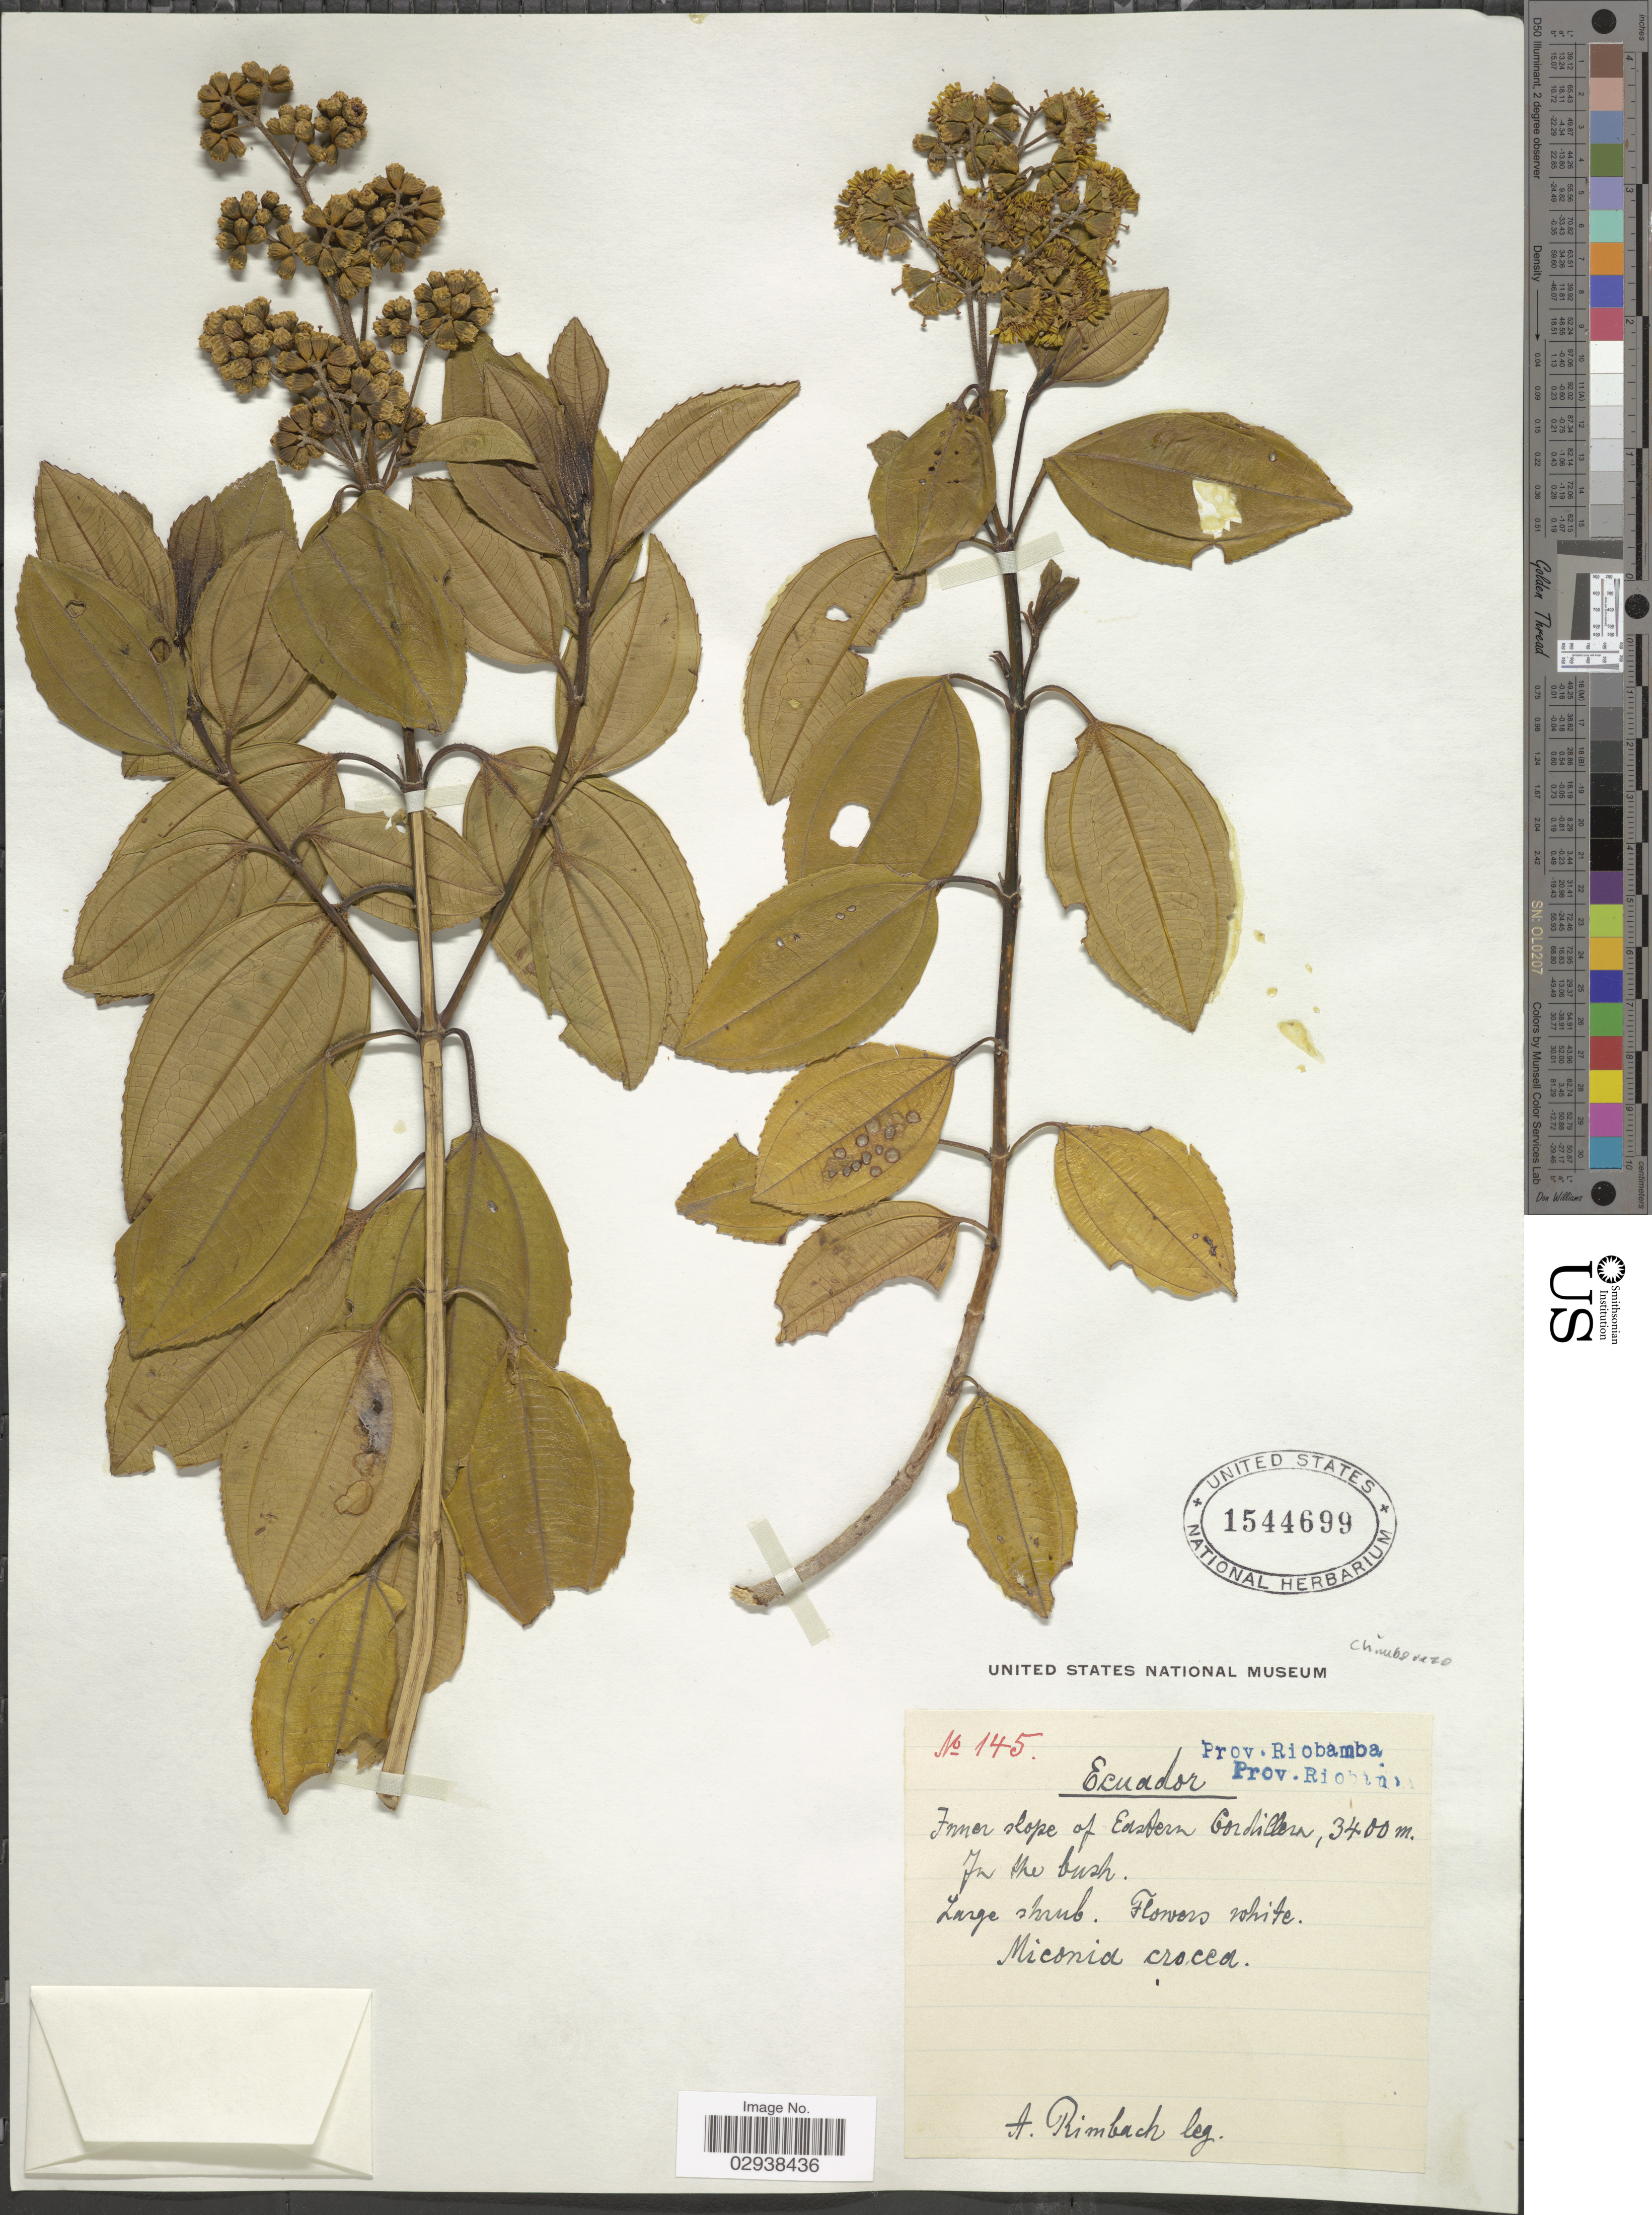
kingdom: Plantae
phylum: Tracheophyta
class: Magnoliopsida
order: Myrtales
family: Melastomataceae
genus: Miconia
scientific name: Miconia crocea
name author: (Desr.) Naudin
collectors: A. Rimbach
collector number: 145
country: Ecuador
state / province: Chimborazo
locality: Prov. Riobamba, Inner slope of Eastern Cordillera.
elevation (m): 3400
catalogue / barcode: US 1544699